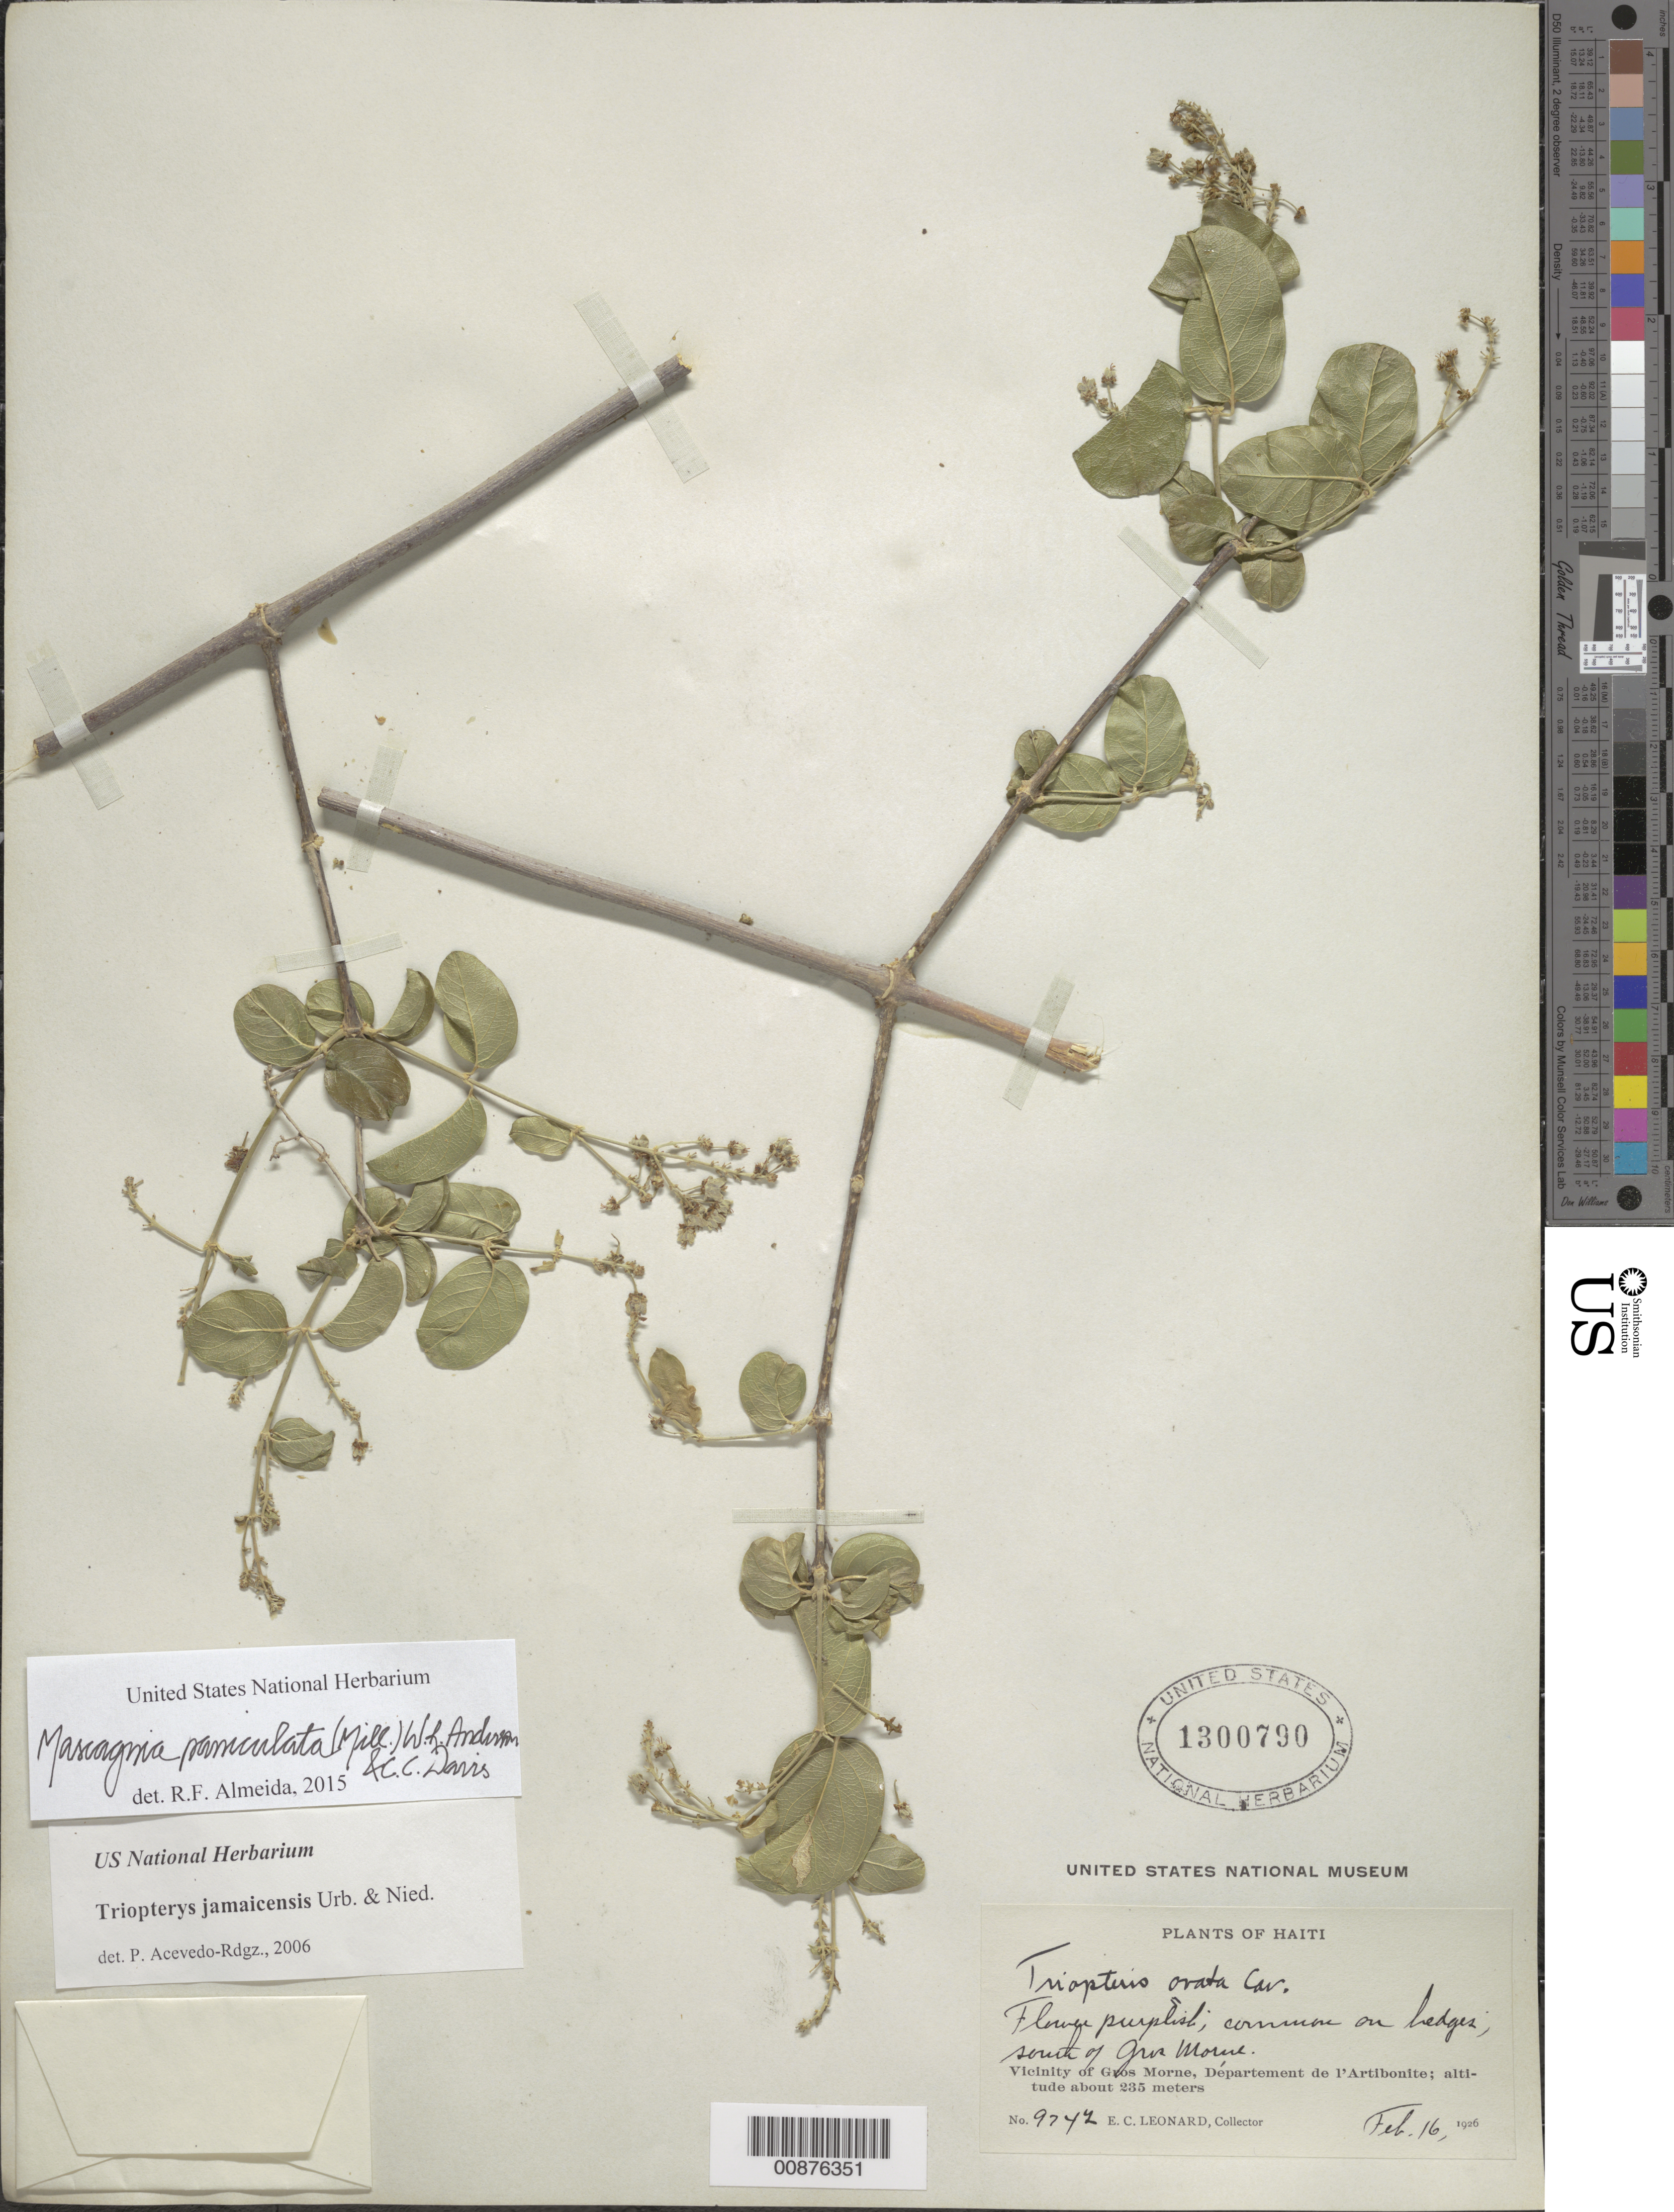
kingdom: Plantae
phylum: Tracheophyta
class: Magnoliopsida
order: Malpighiales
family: Malpighiaceae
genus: Mascagnia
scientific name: Mascagnia paniculata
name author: (Mill.) W.R. Anderson & C. Davis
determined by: De Almeida, R. F., (HUEFS), Universidade Estadual de Feira de Santana (BRAZIL)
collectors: E. C. Leonard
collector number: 9742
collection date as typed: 16 Feb 1926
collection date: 1926-02-16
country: Haiti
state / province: Artibonite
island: Hispaniola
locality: Vicinity of Gros Morne, S of town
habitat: On hedges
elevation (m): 235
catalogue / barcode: US 1300790